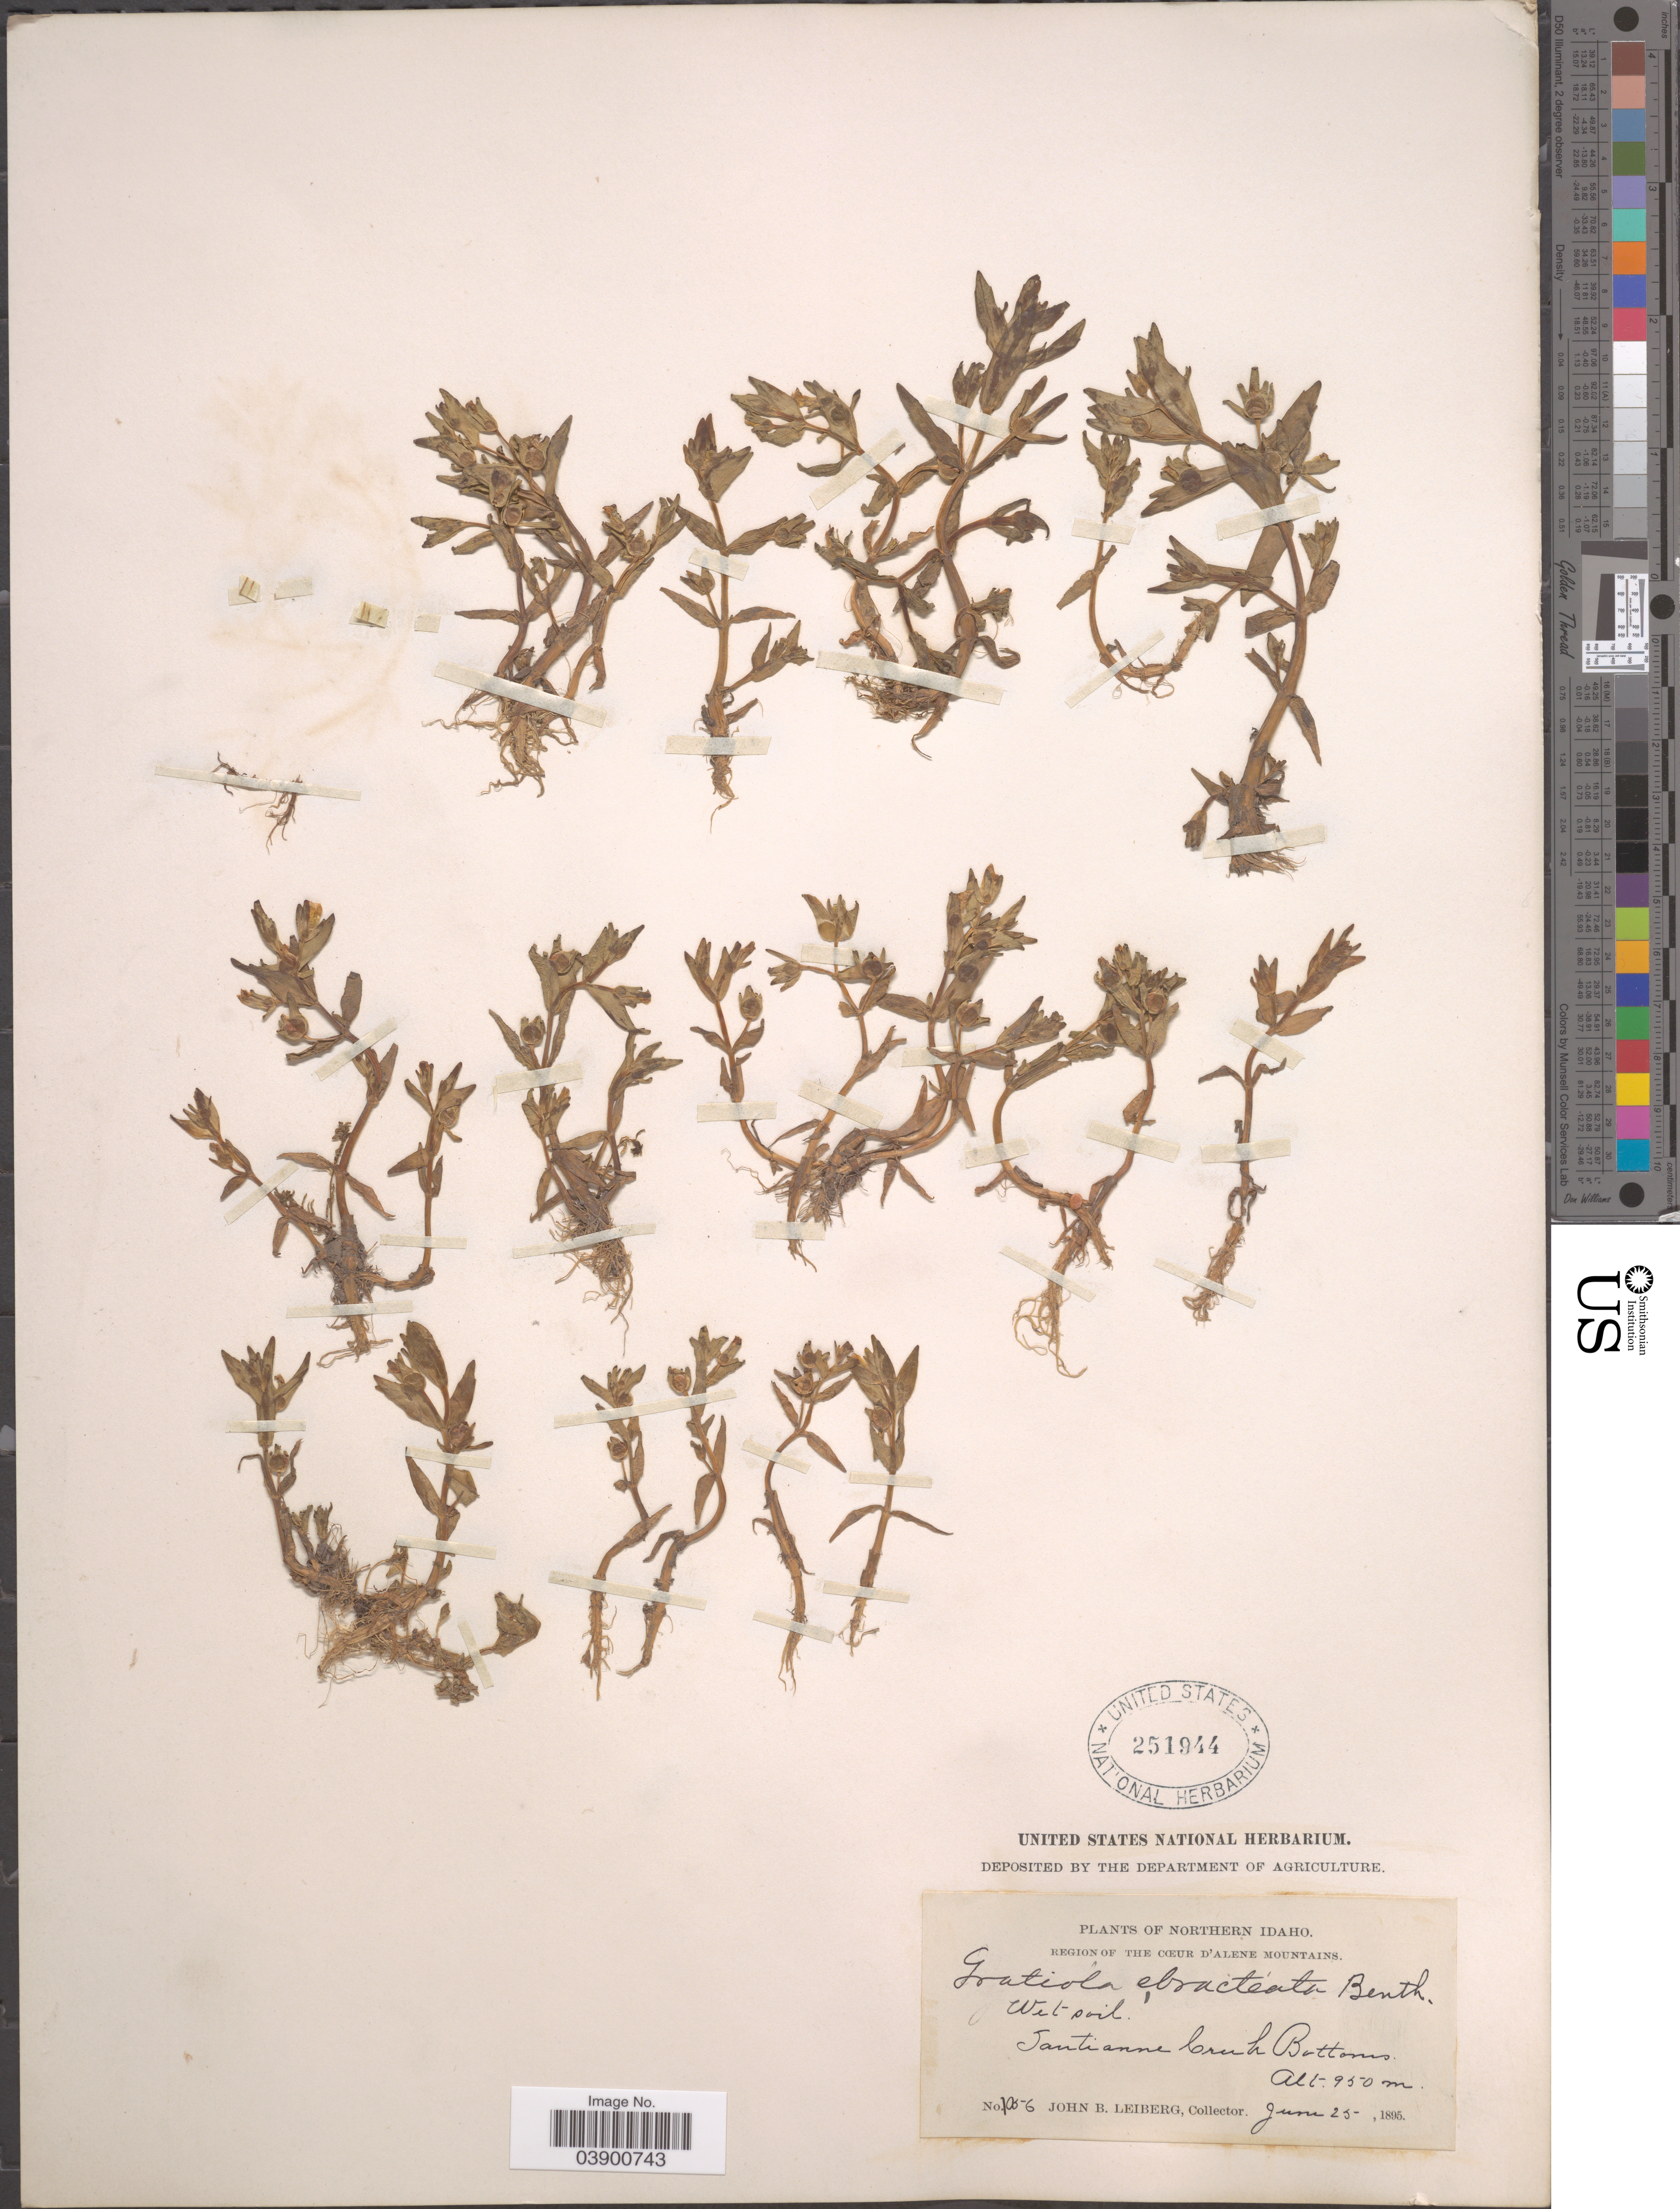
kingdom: Plantae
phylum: Tracheophyta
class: Magnoliopsida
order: Lamiales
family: Plantaginaceae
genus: Gratiola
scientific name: Gratiola ebracteata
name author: Benth.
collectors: J. B. Leiberg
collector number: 1056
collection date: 1895-06-25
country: United States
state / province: Idaho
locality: Northern Idaho. Region of the Cœur d'Alene Mountains. Santianne Creek Bottoms.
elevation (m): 950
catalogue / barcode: US 251944